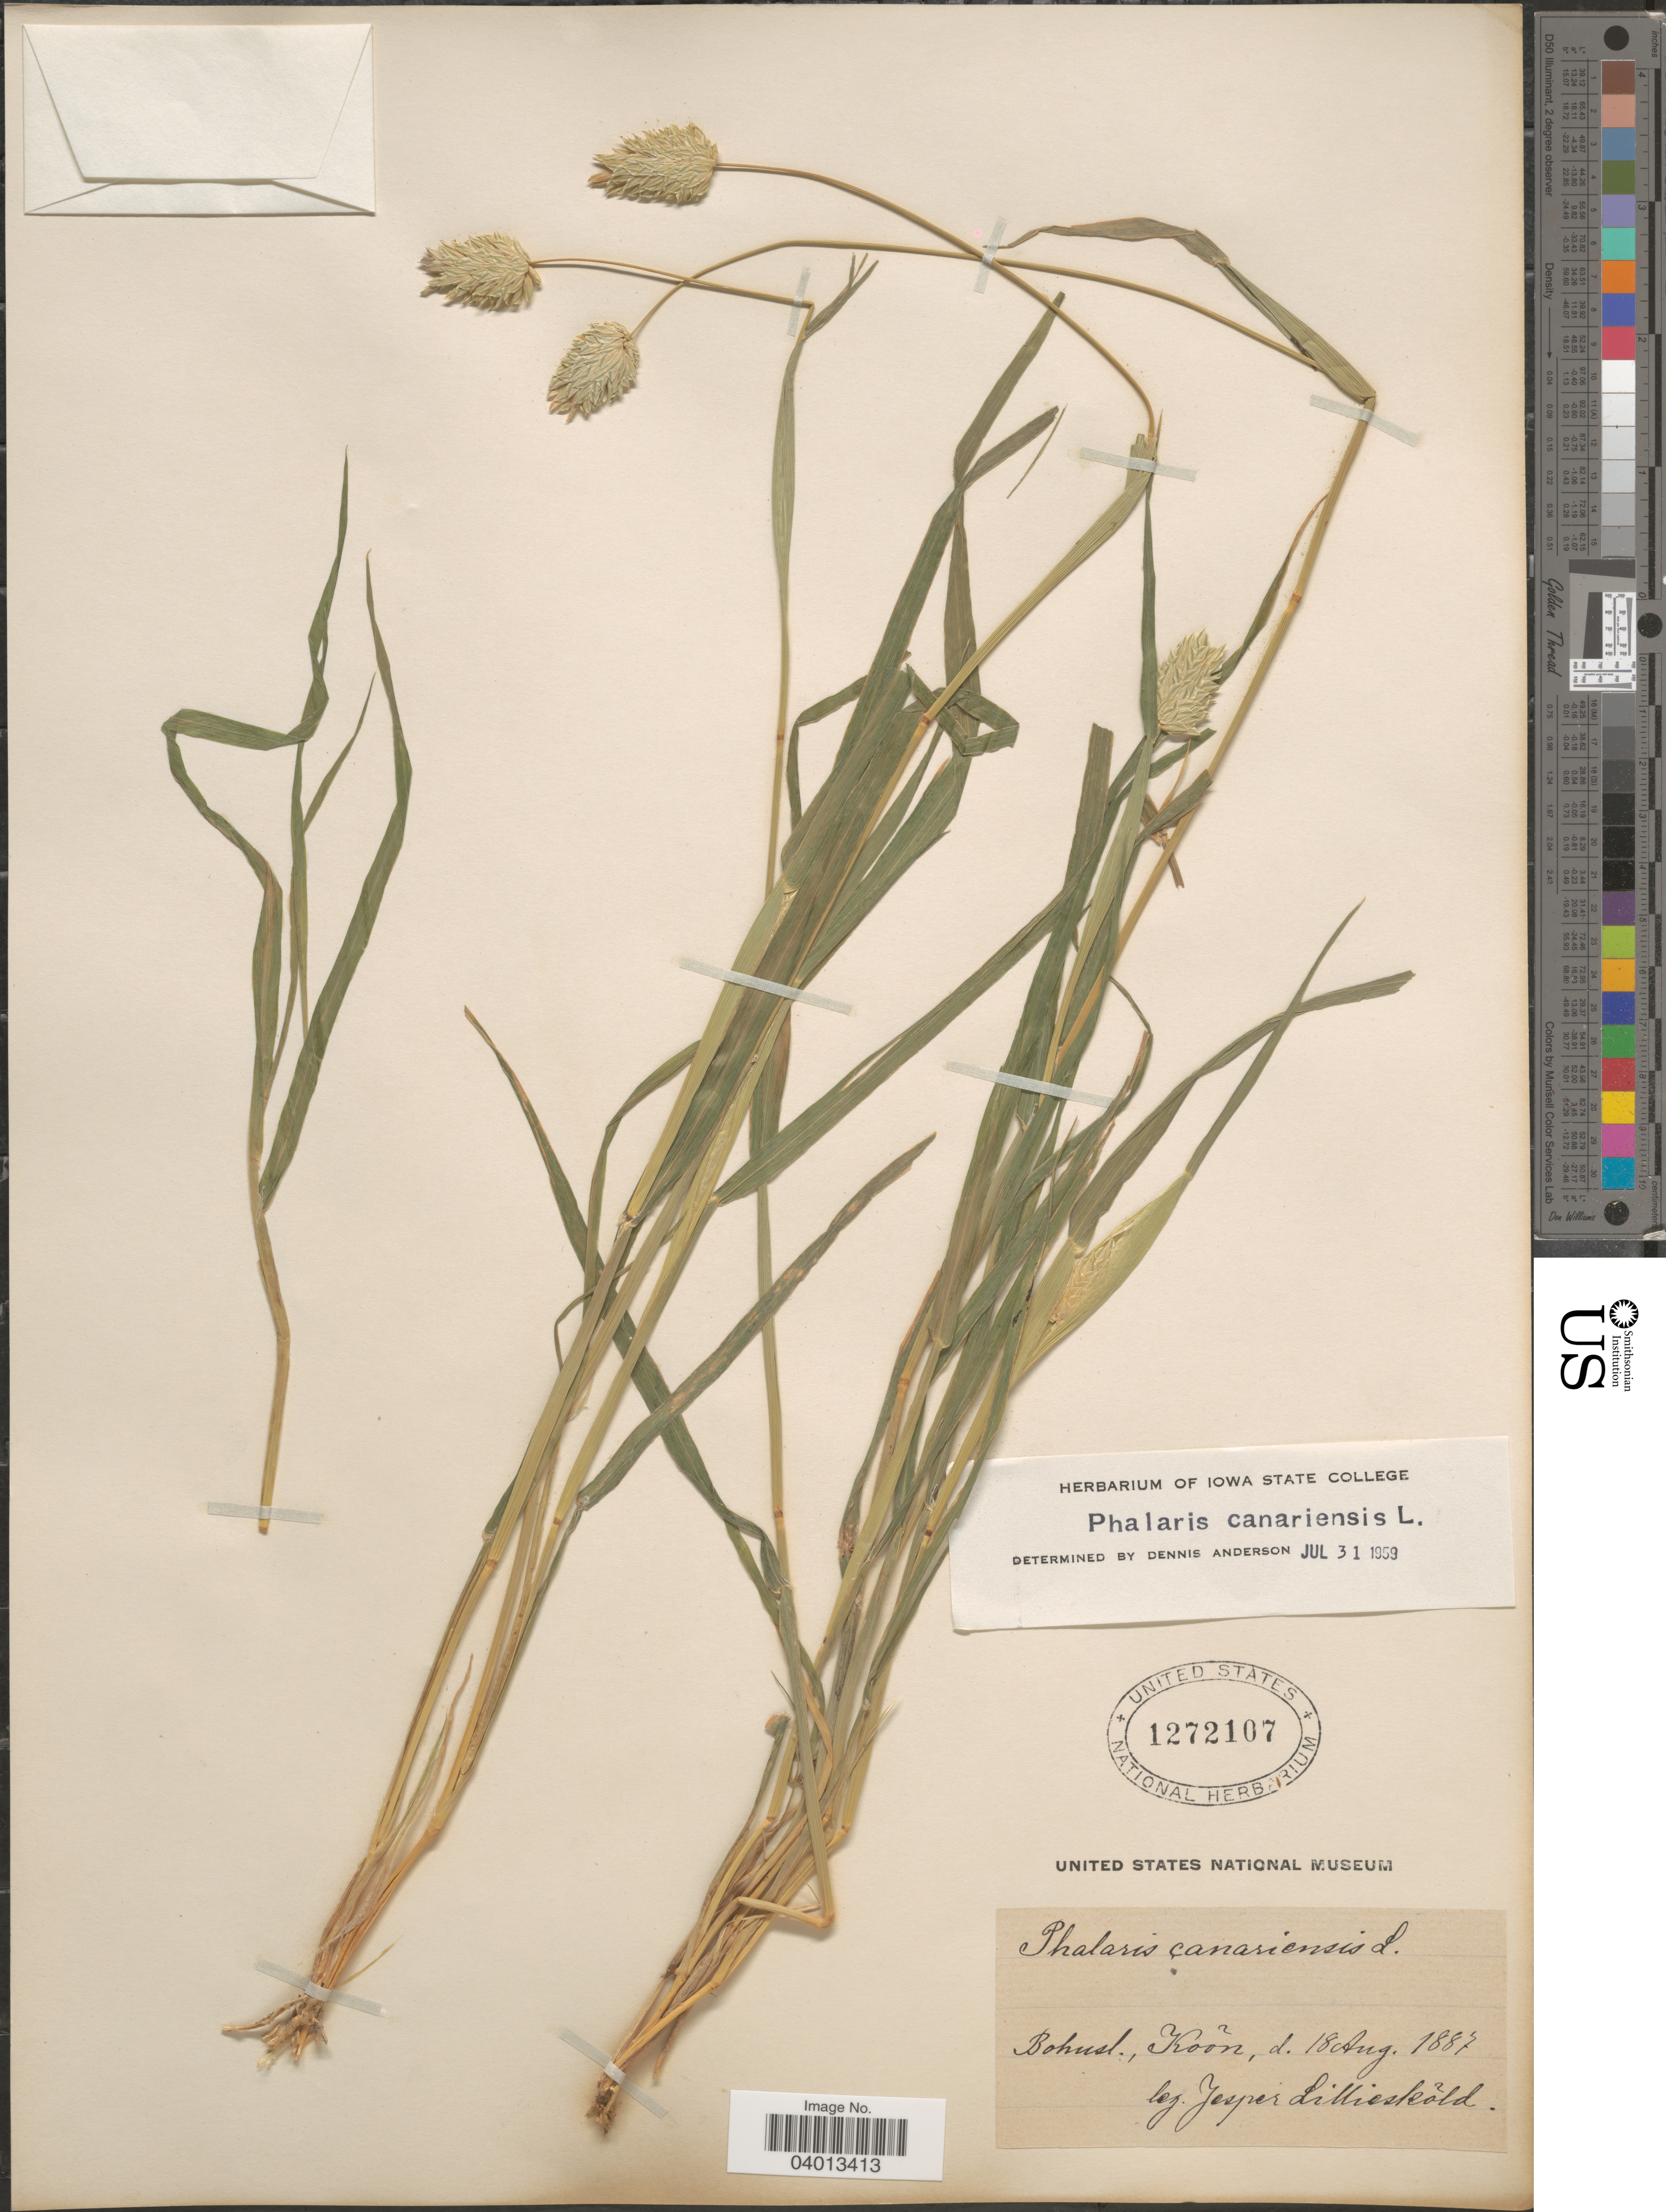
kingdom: Plantae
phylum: Tracheophyta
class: Liliopsida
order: Poales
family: Poaceae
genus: Phalaris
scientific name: Phalaris canariensis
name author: L.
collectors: J. Lillieskold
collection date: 1887-08-18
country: Sweden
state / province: Västra Götaland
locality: Bohusl., Koõn.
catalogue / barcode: US 1272107